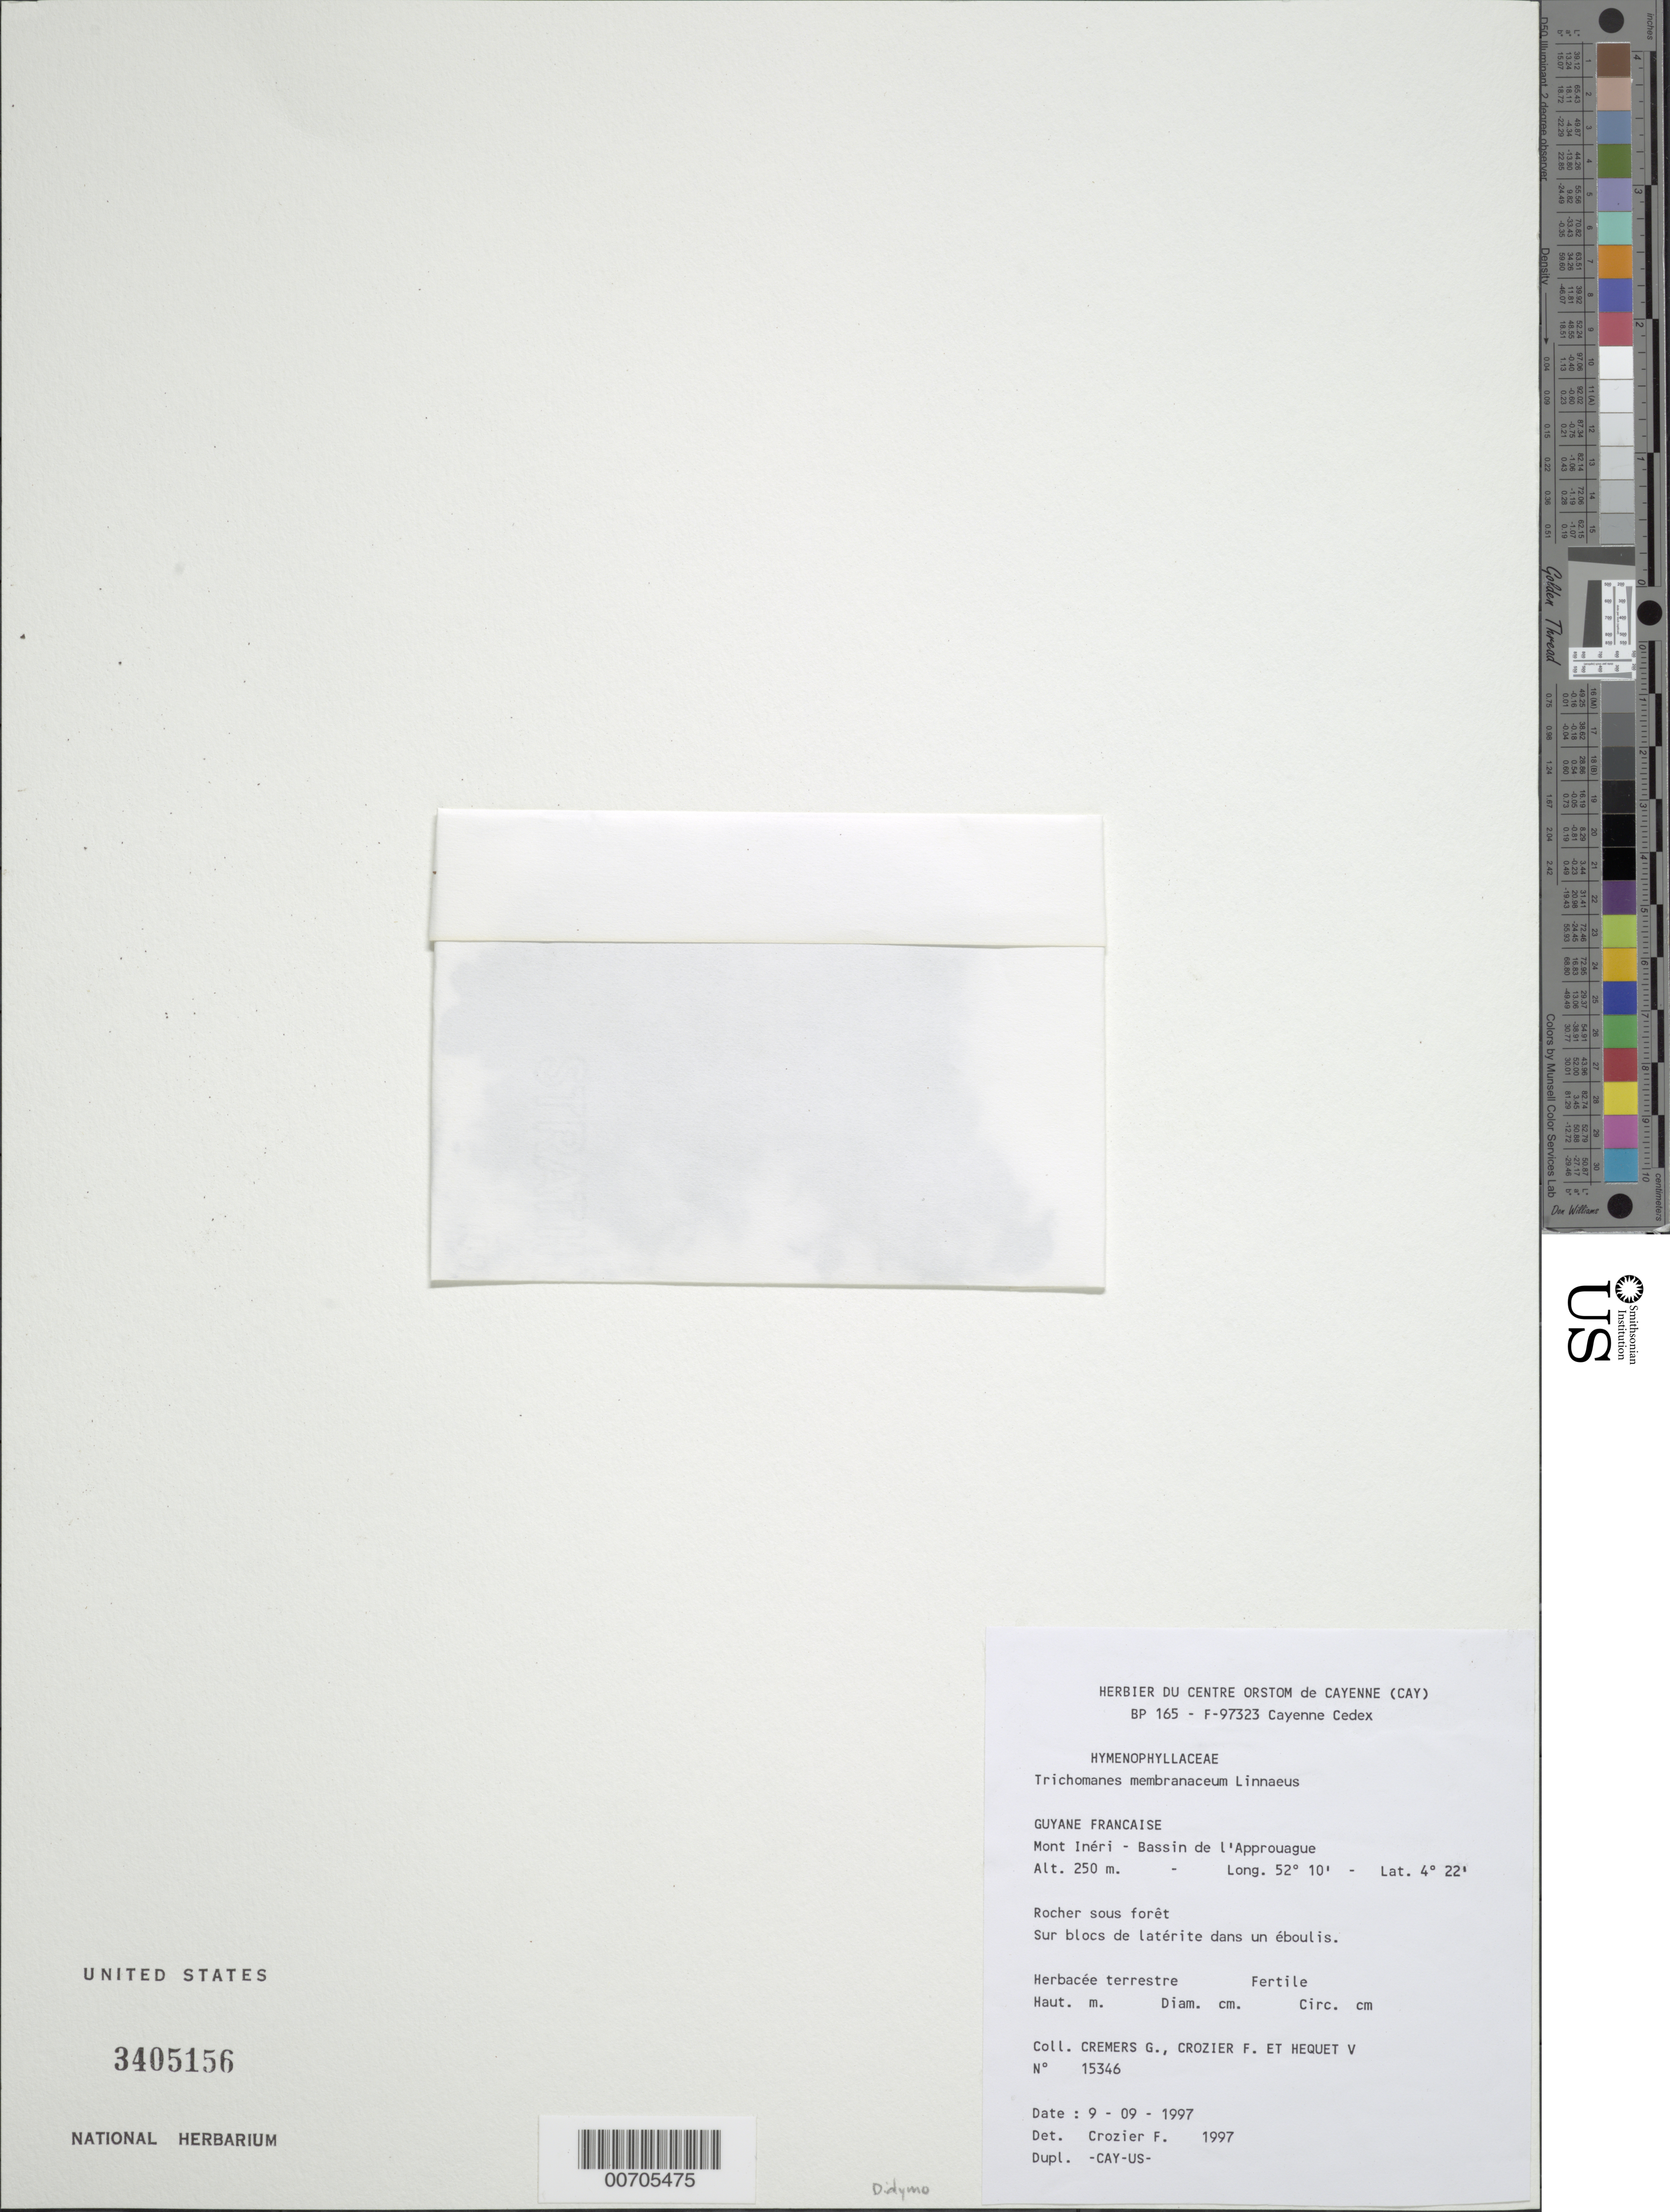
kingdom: Plantae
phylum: Tracheophyta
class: Polypodiopsida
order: Hymenophyllales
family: Hymenophyllaceae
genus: Didymoglossum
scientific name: Didymoglossum membranaceum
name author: (L.) Vareschi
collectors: G. Cremers, F. Crozier & V. Hequet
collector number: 15346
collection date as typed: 9-Sep-97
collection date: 1997-09-09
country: French Guiana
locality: Mont Inéri, Bassin de l'Approuague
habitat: Rocher sous forêt; sur blocs de laterite dans un eboulis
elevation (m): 250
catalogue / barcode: US 3405156